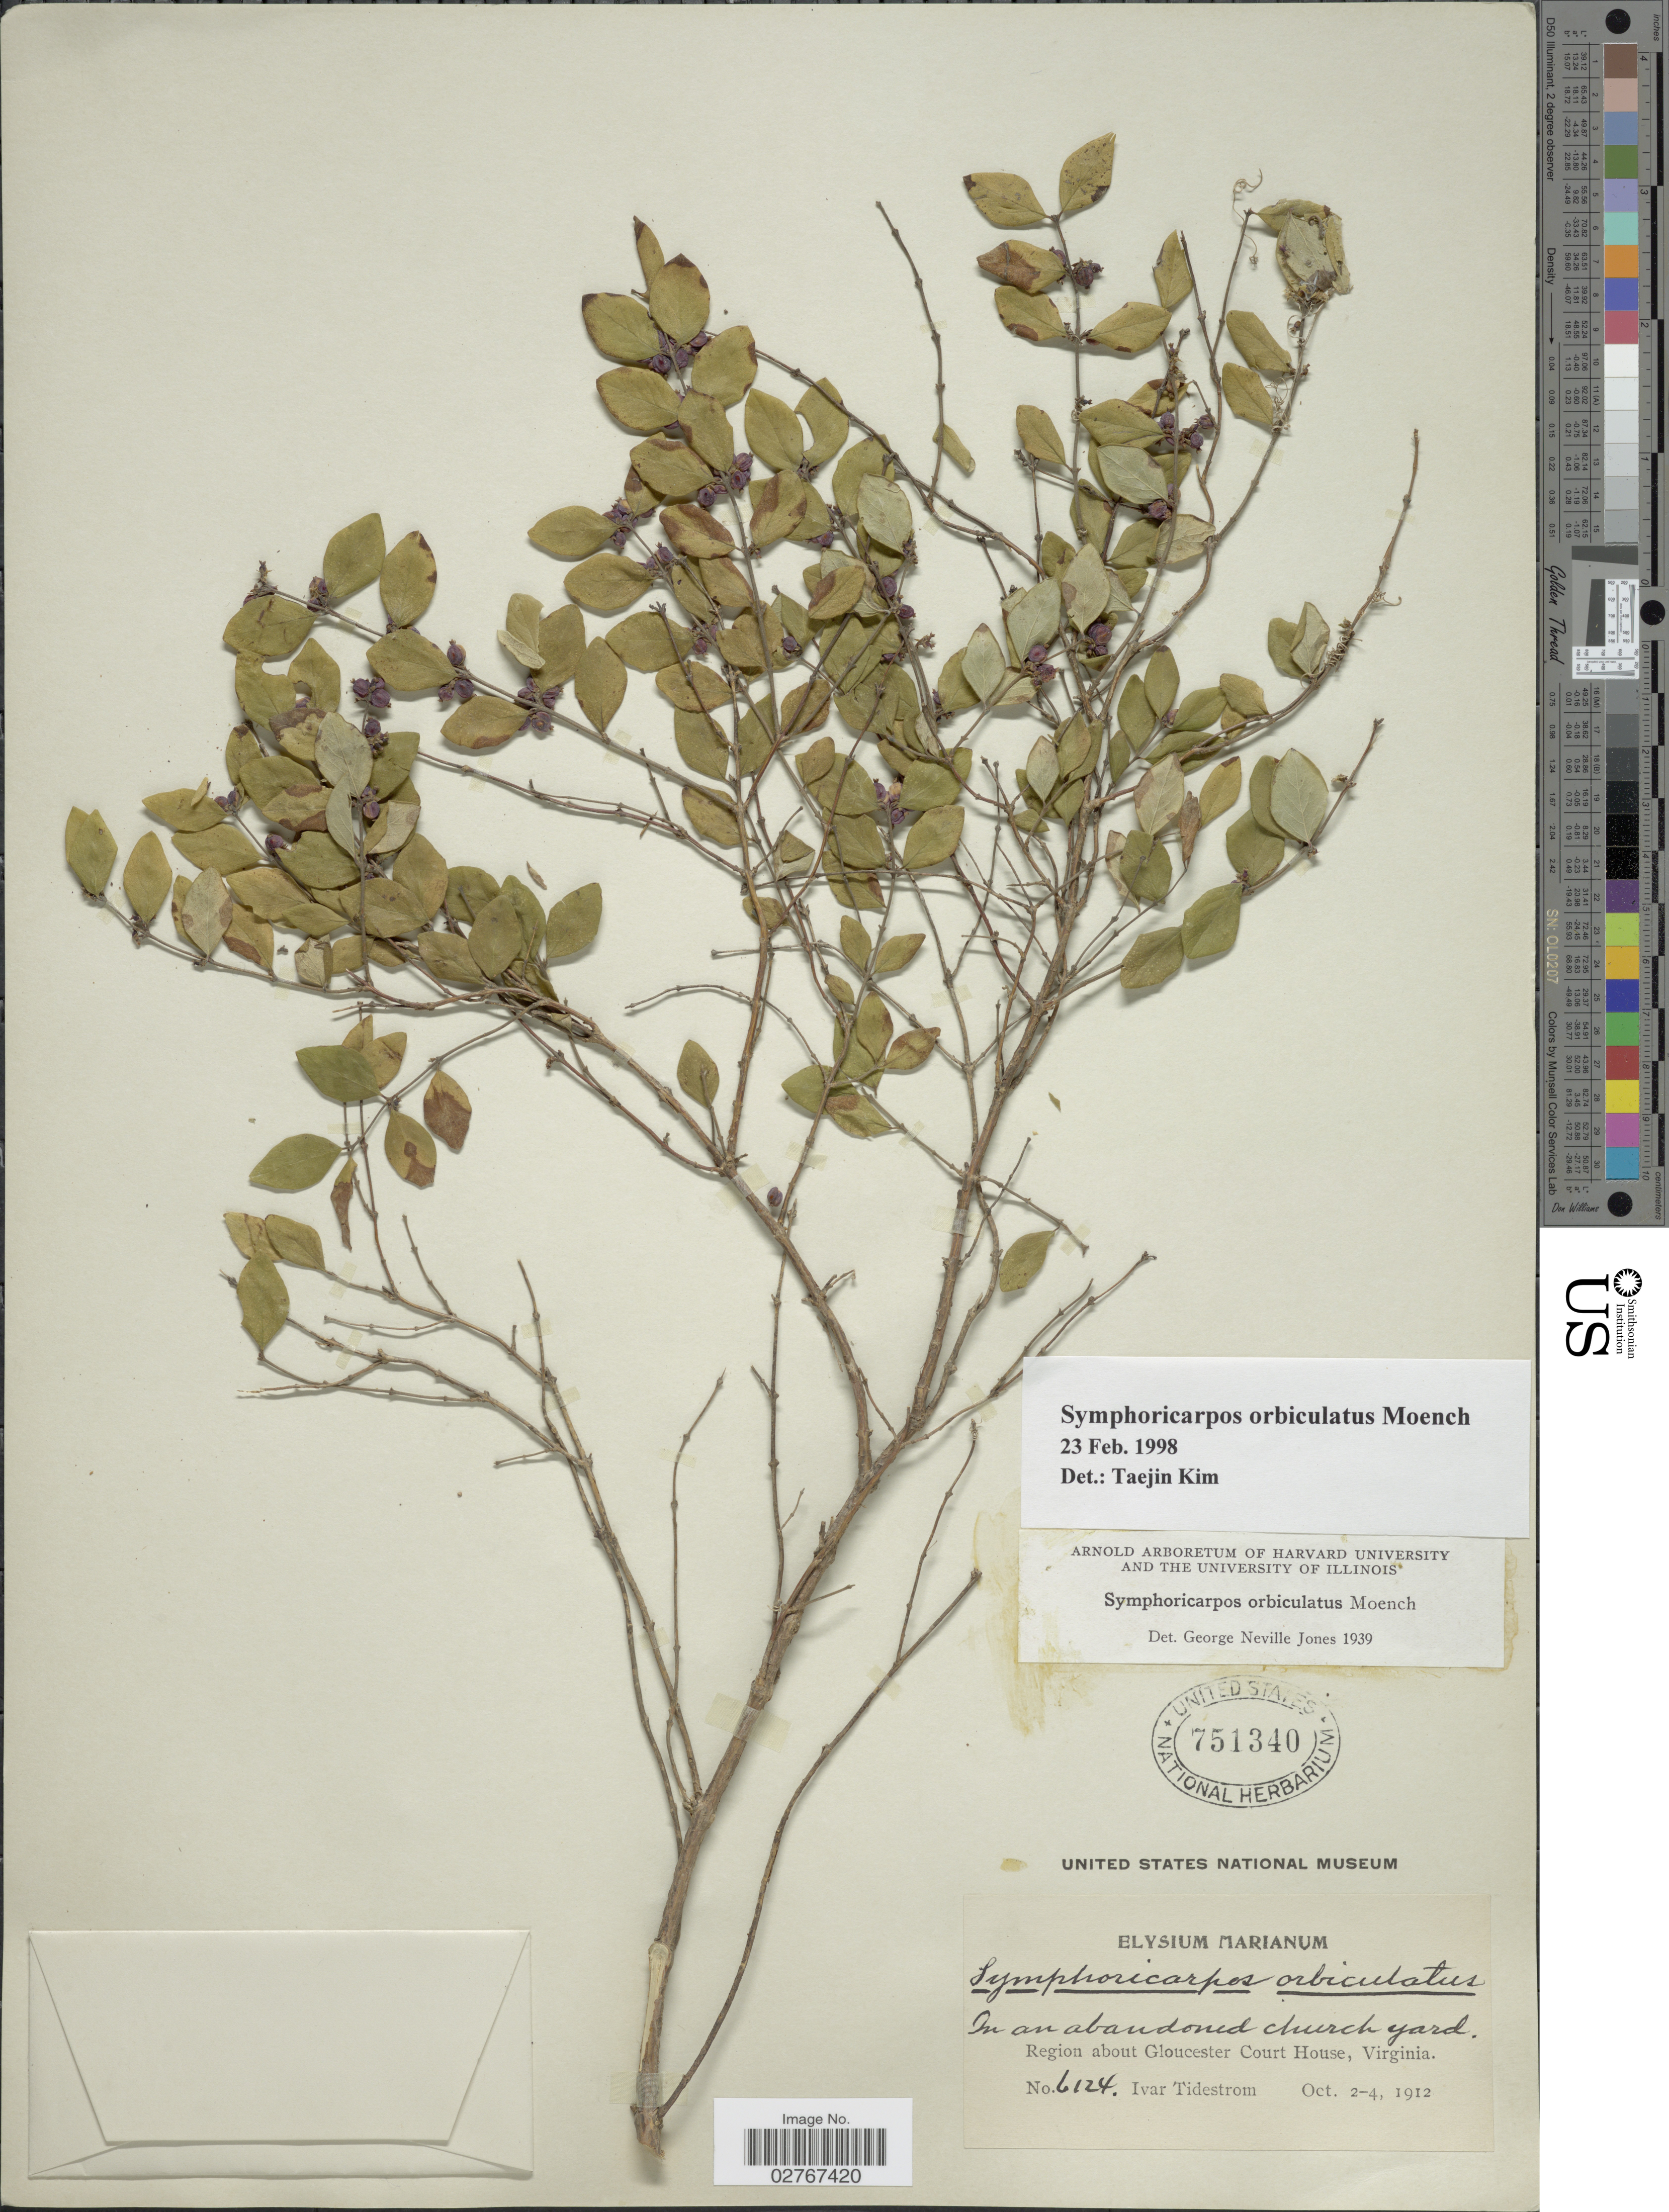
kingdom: Plantae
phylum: Tracheophyta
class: Magnoliopsida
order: Dipsacales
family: Caprifoliaceae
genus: Symphoricarpos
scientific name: Symphoricarpos orbiculatus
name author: Moench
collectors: I. F. Tidestrom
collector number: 6124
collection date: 1912-10-02/1912-10-04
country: United States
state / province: Virginia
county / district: Gloucester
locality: Region about Gloucester Court House.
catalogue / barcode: US 751340